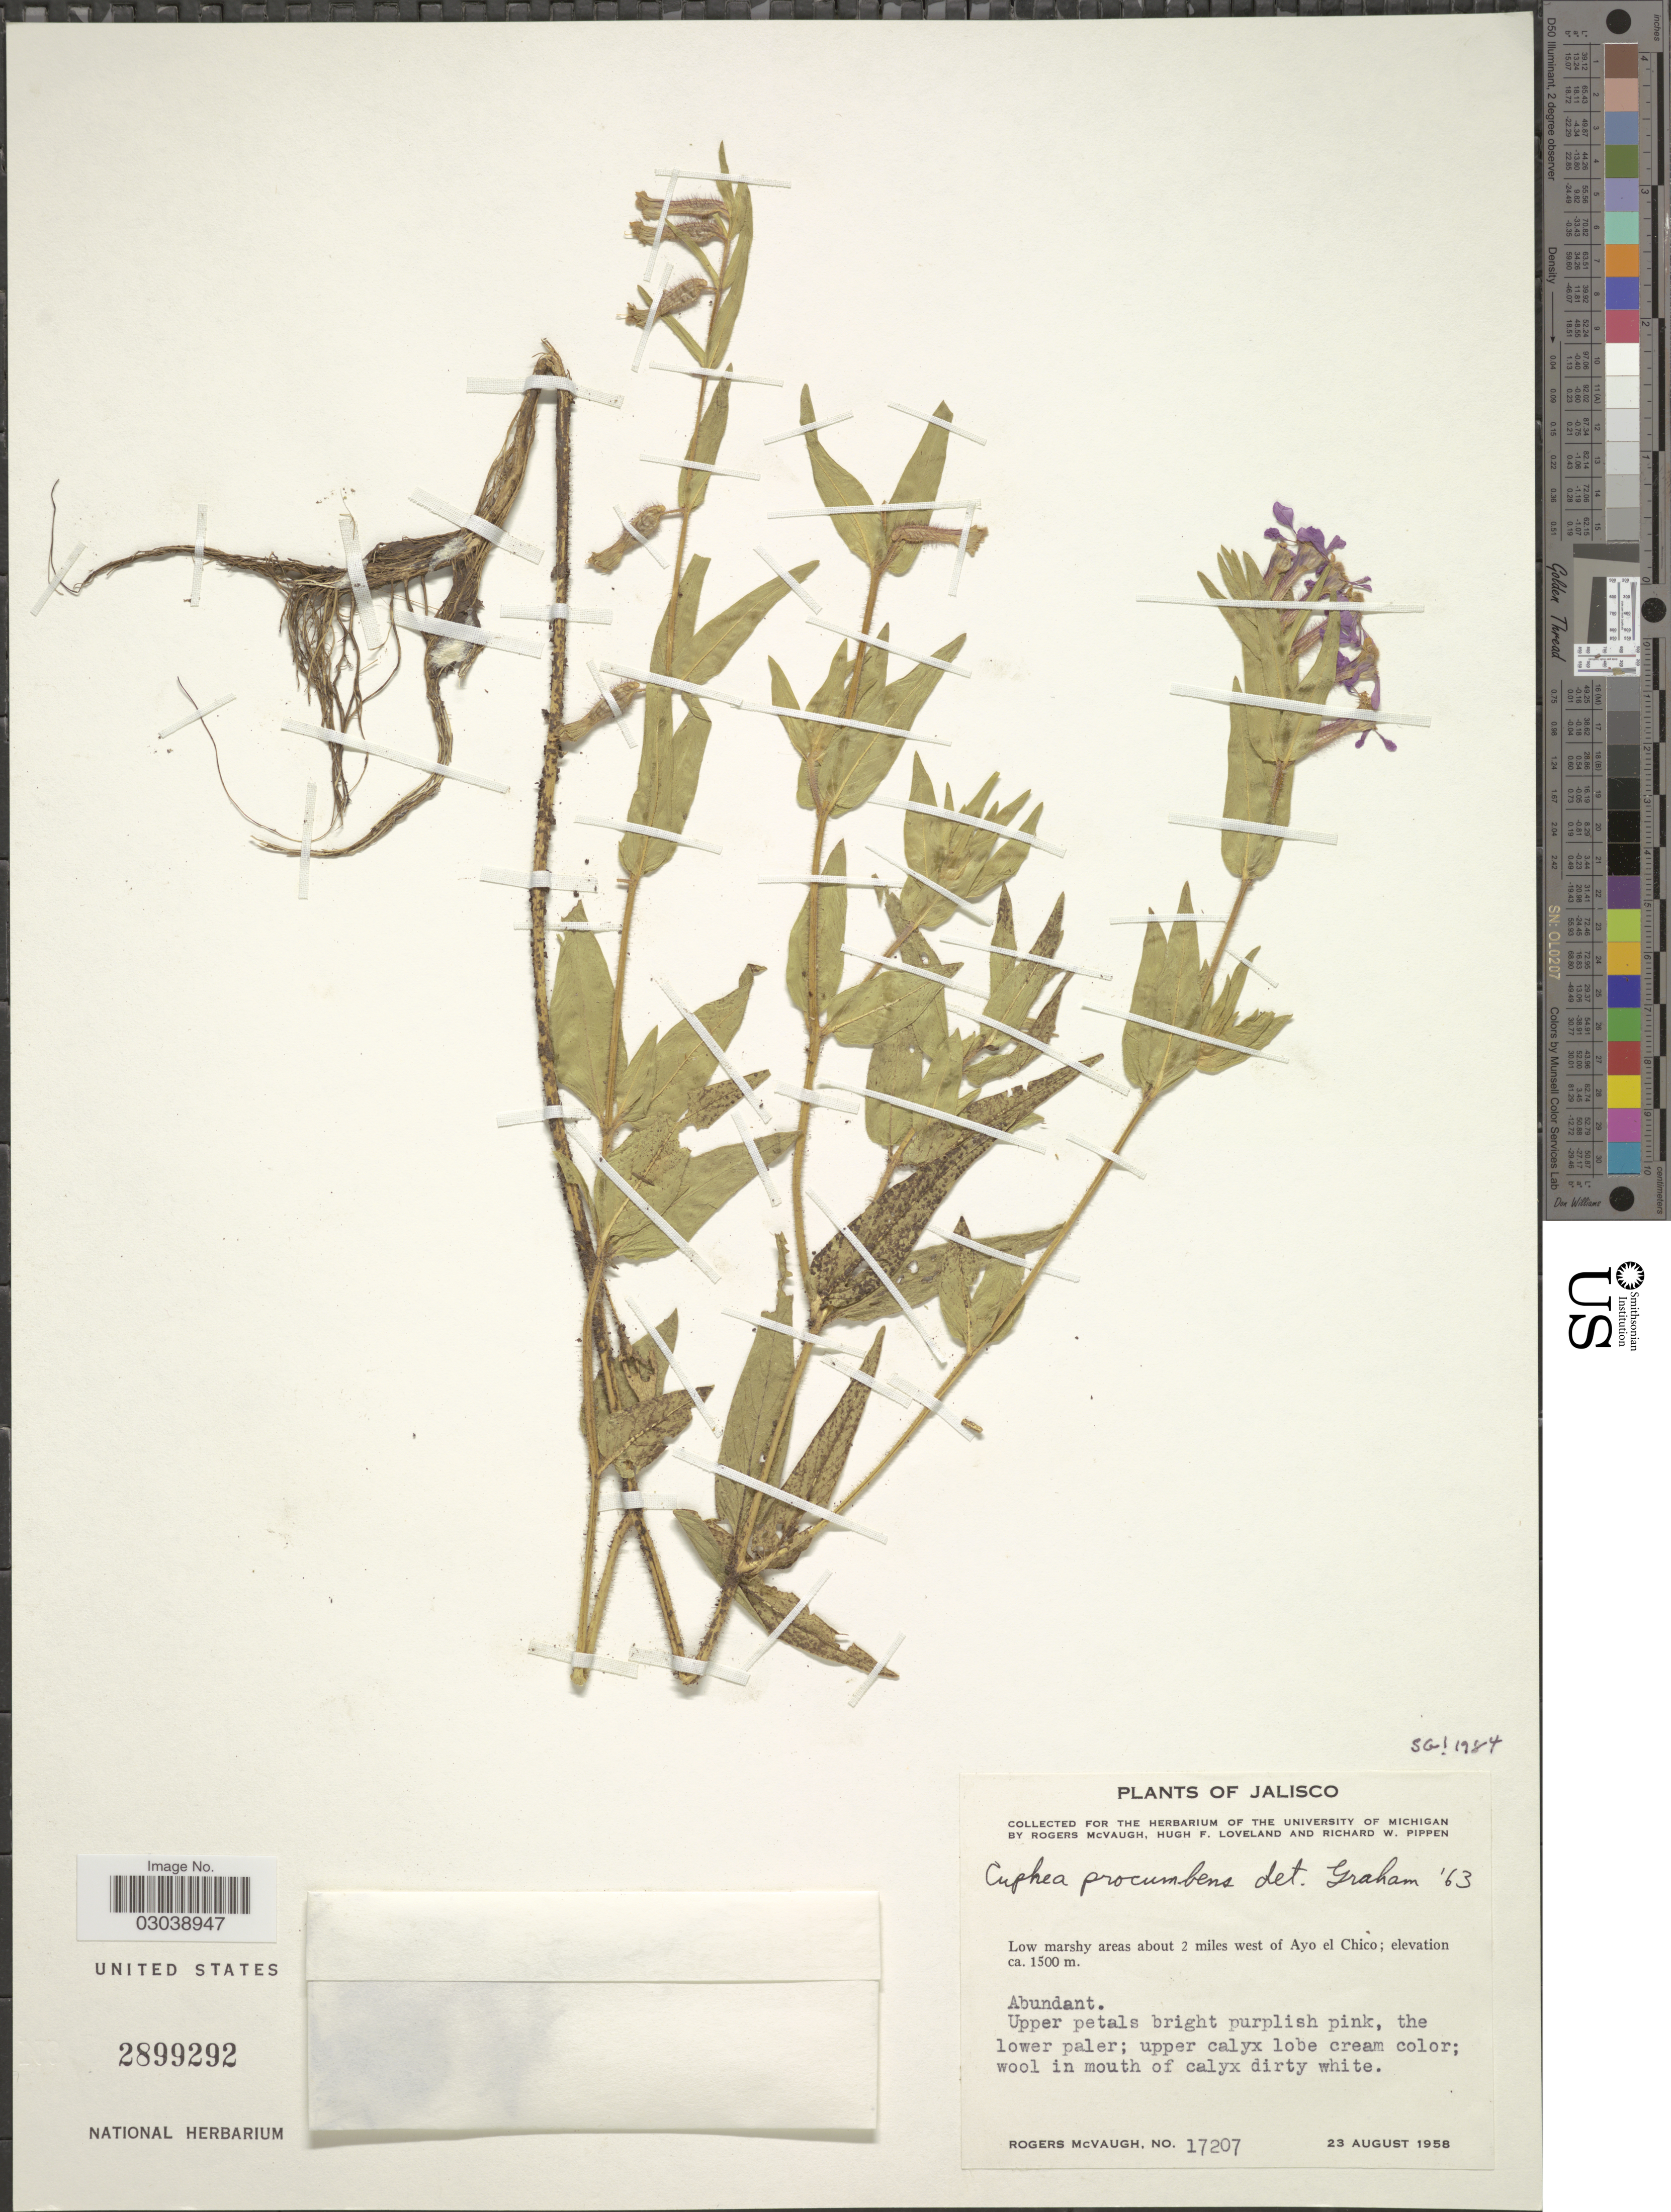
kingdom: Plantae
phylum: Tracheophyta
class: Magnoliopsida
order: Myrtales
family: Lythraceae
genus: Cuphea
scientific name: Cuphea procumbens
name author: L.D. Gómez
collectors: R. McVaugh, H. Loveland & R. W. Pippen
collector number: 17207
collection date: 1958-08-23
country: Mexico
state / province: Jalisco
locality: Low marshy area about 2 miles west of Ayo el Chico.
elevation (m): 1500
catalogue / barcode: US 2899292